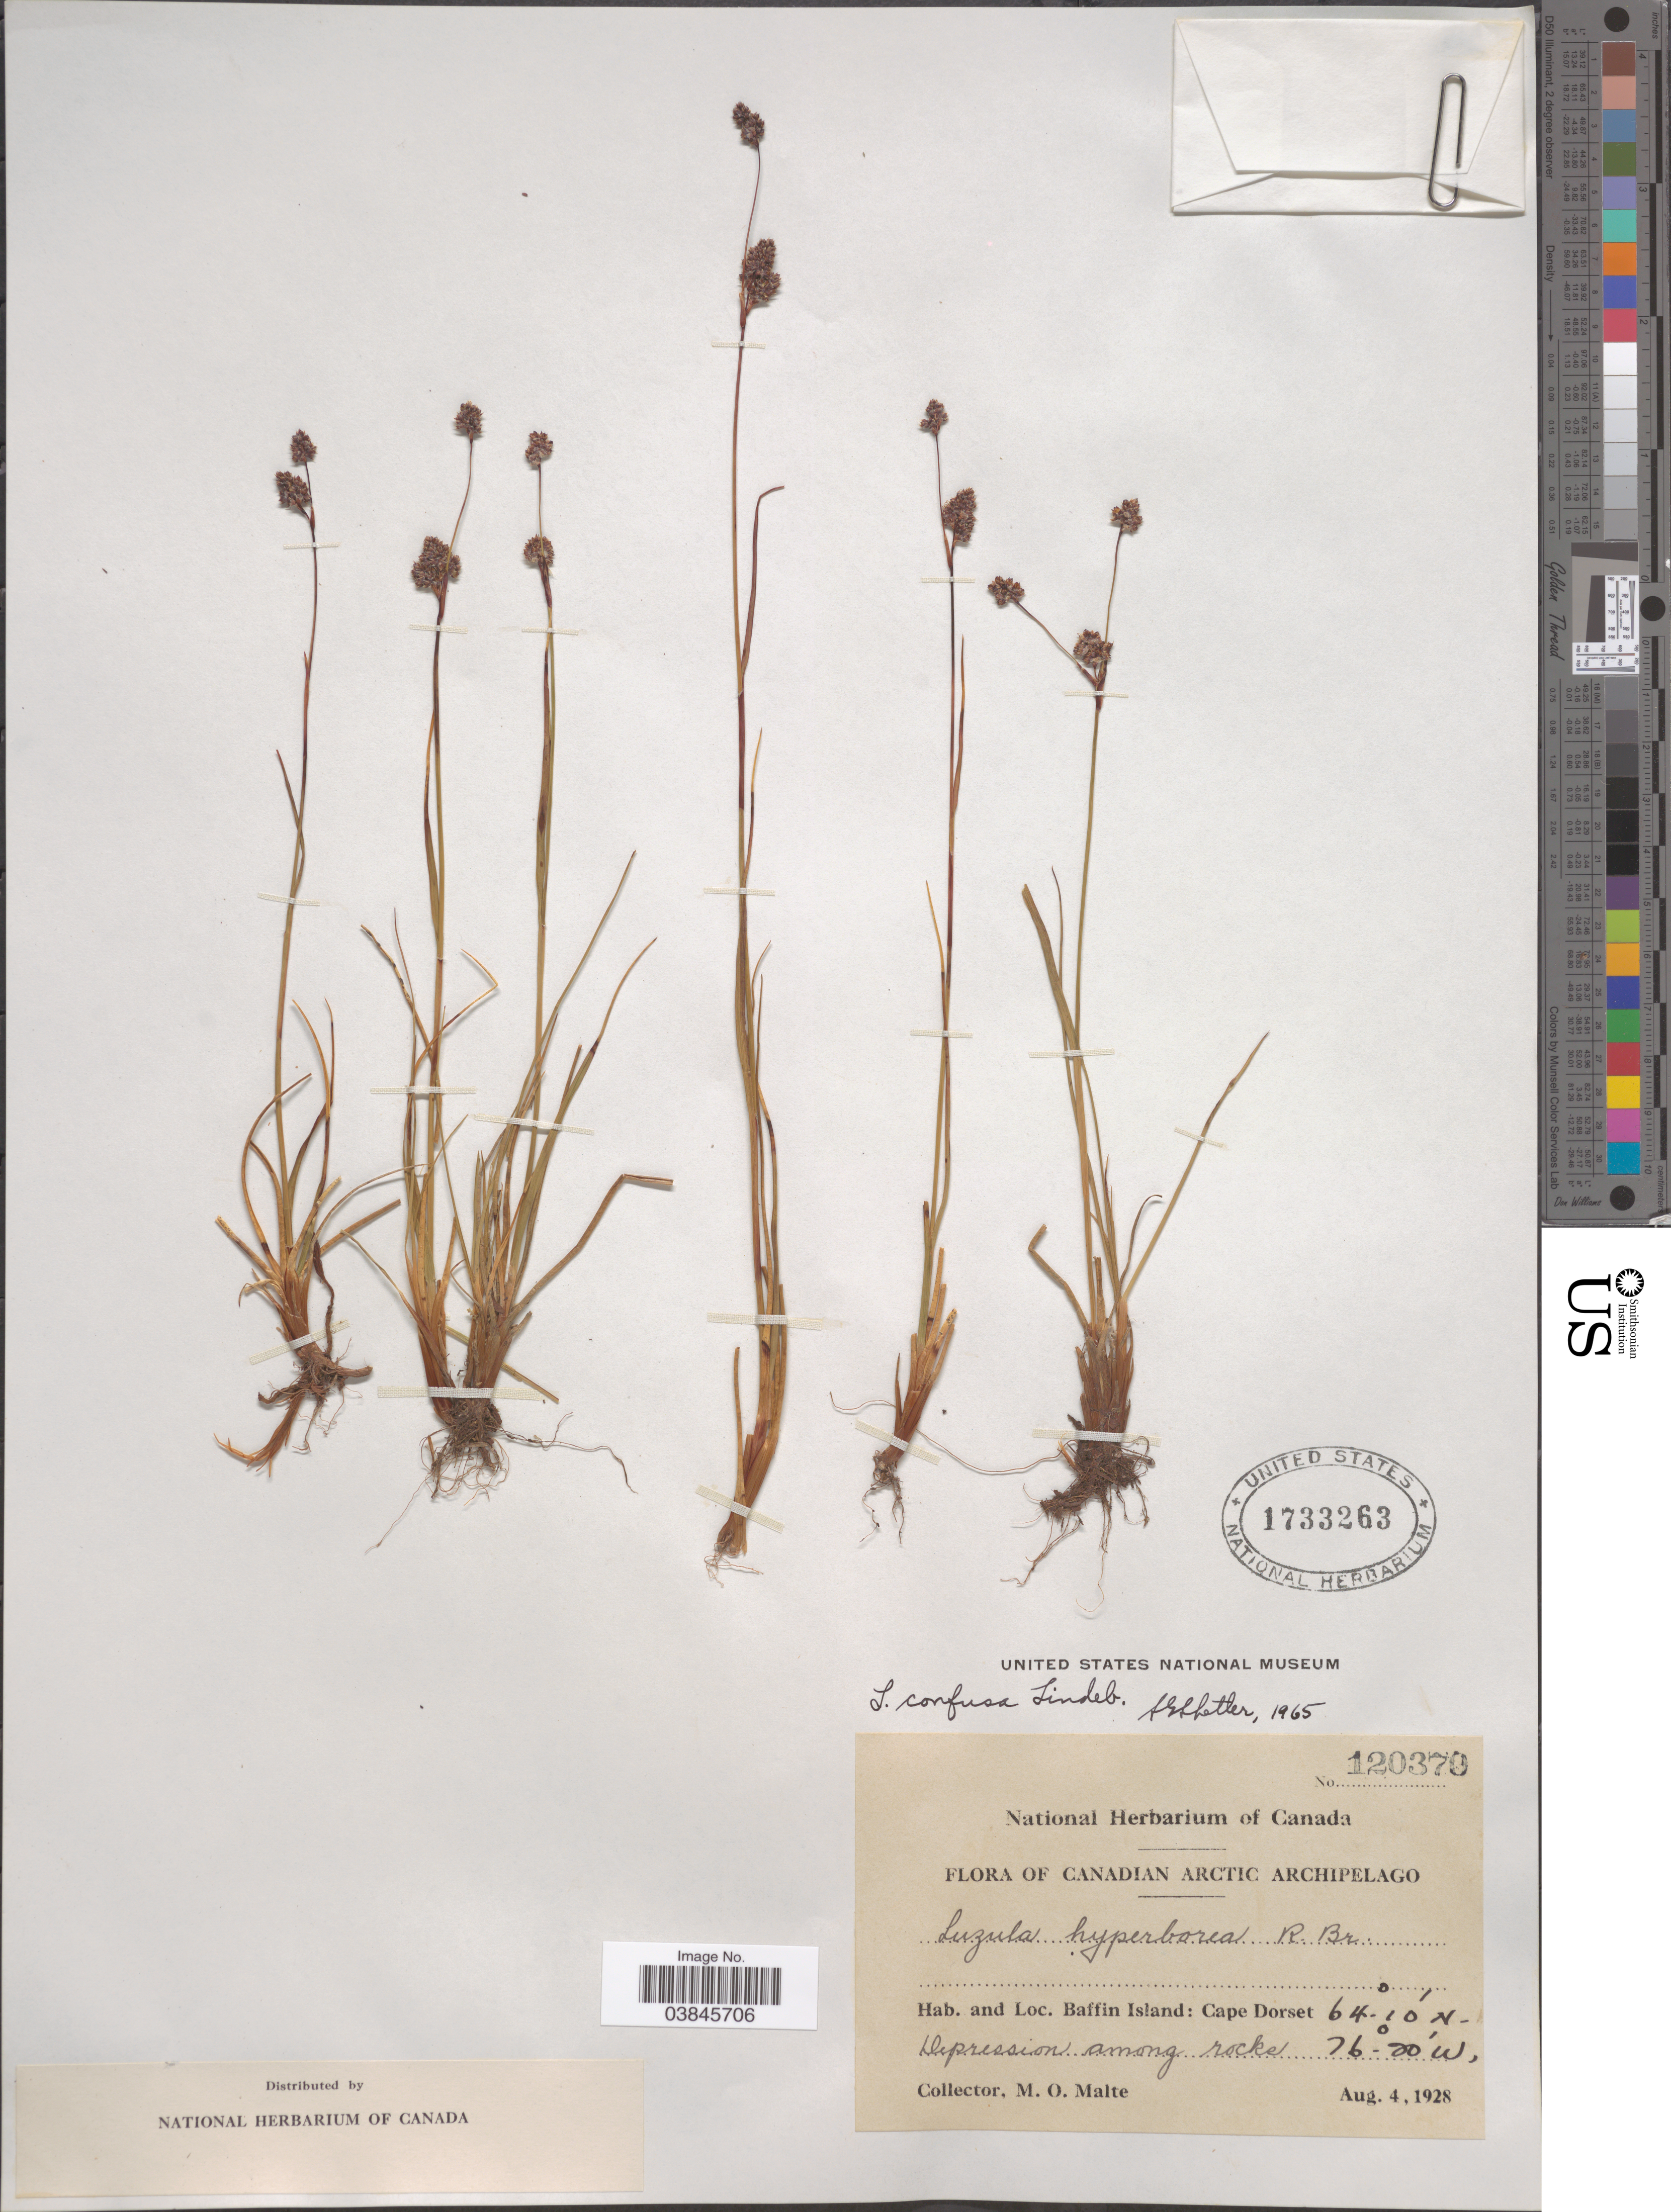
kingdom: Plantae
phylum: Tracheophyta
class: Liliopsida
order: Poales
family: Juncaceae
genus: Luzula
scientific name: Luzula confusa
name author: Lindeb.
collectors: M. O. Malte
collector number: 120370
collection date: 1928-08-04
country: Canada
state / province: Nunavut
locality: Canadian Arctic Archipelago. Baffin Island: Cape Dorset.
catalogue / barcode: US 1733263